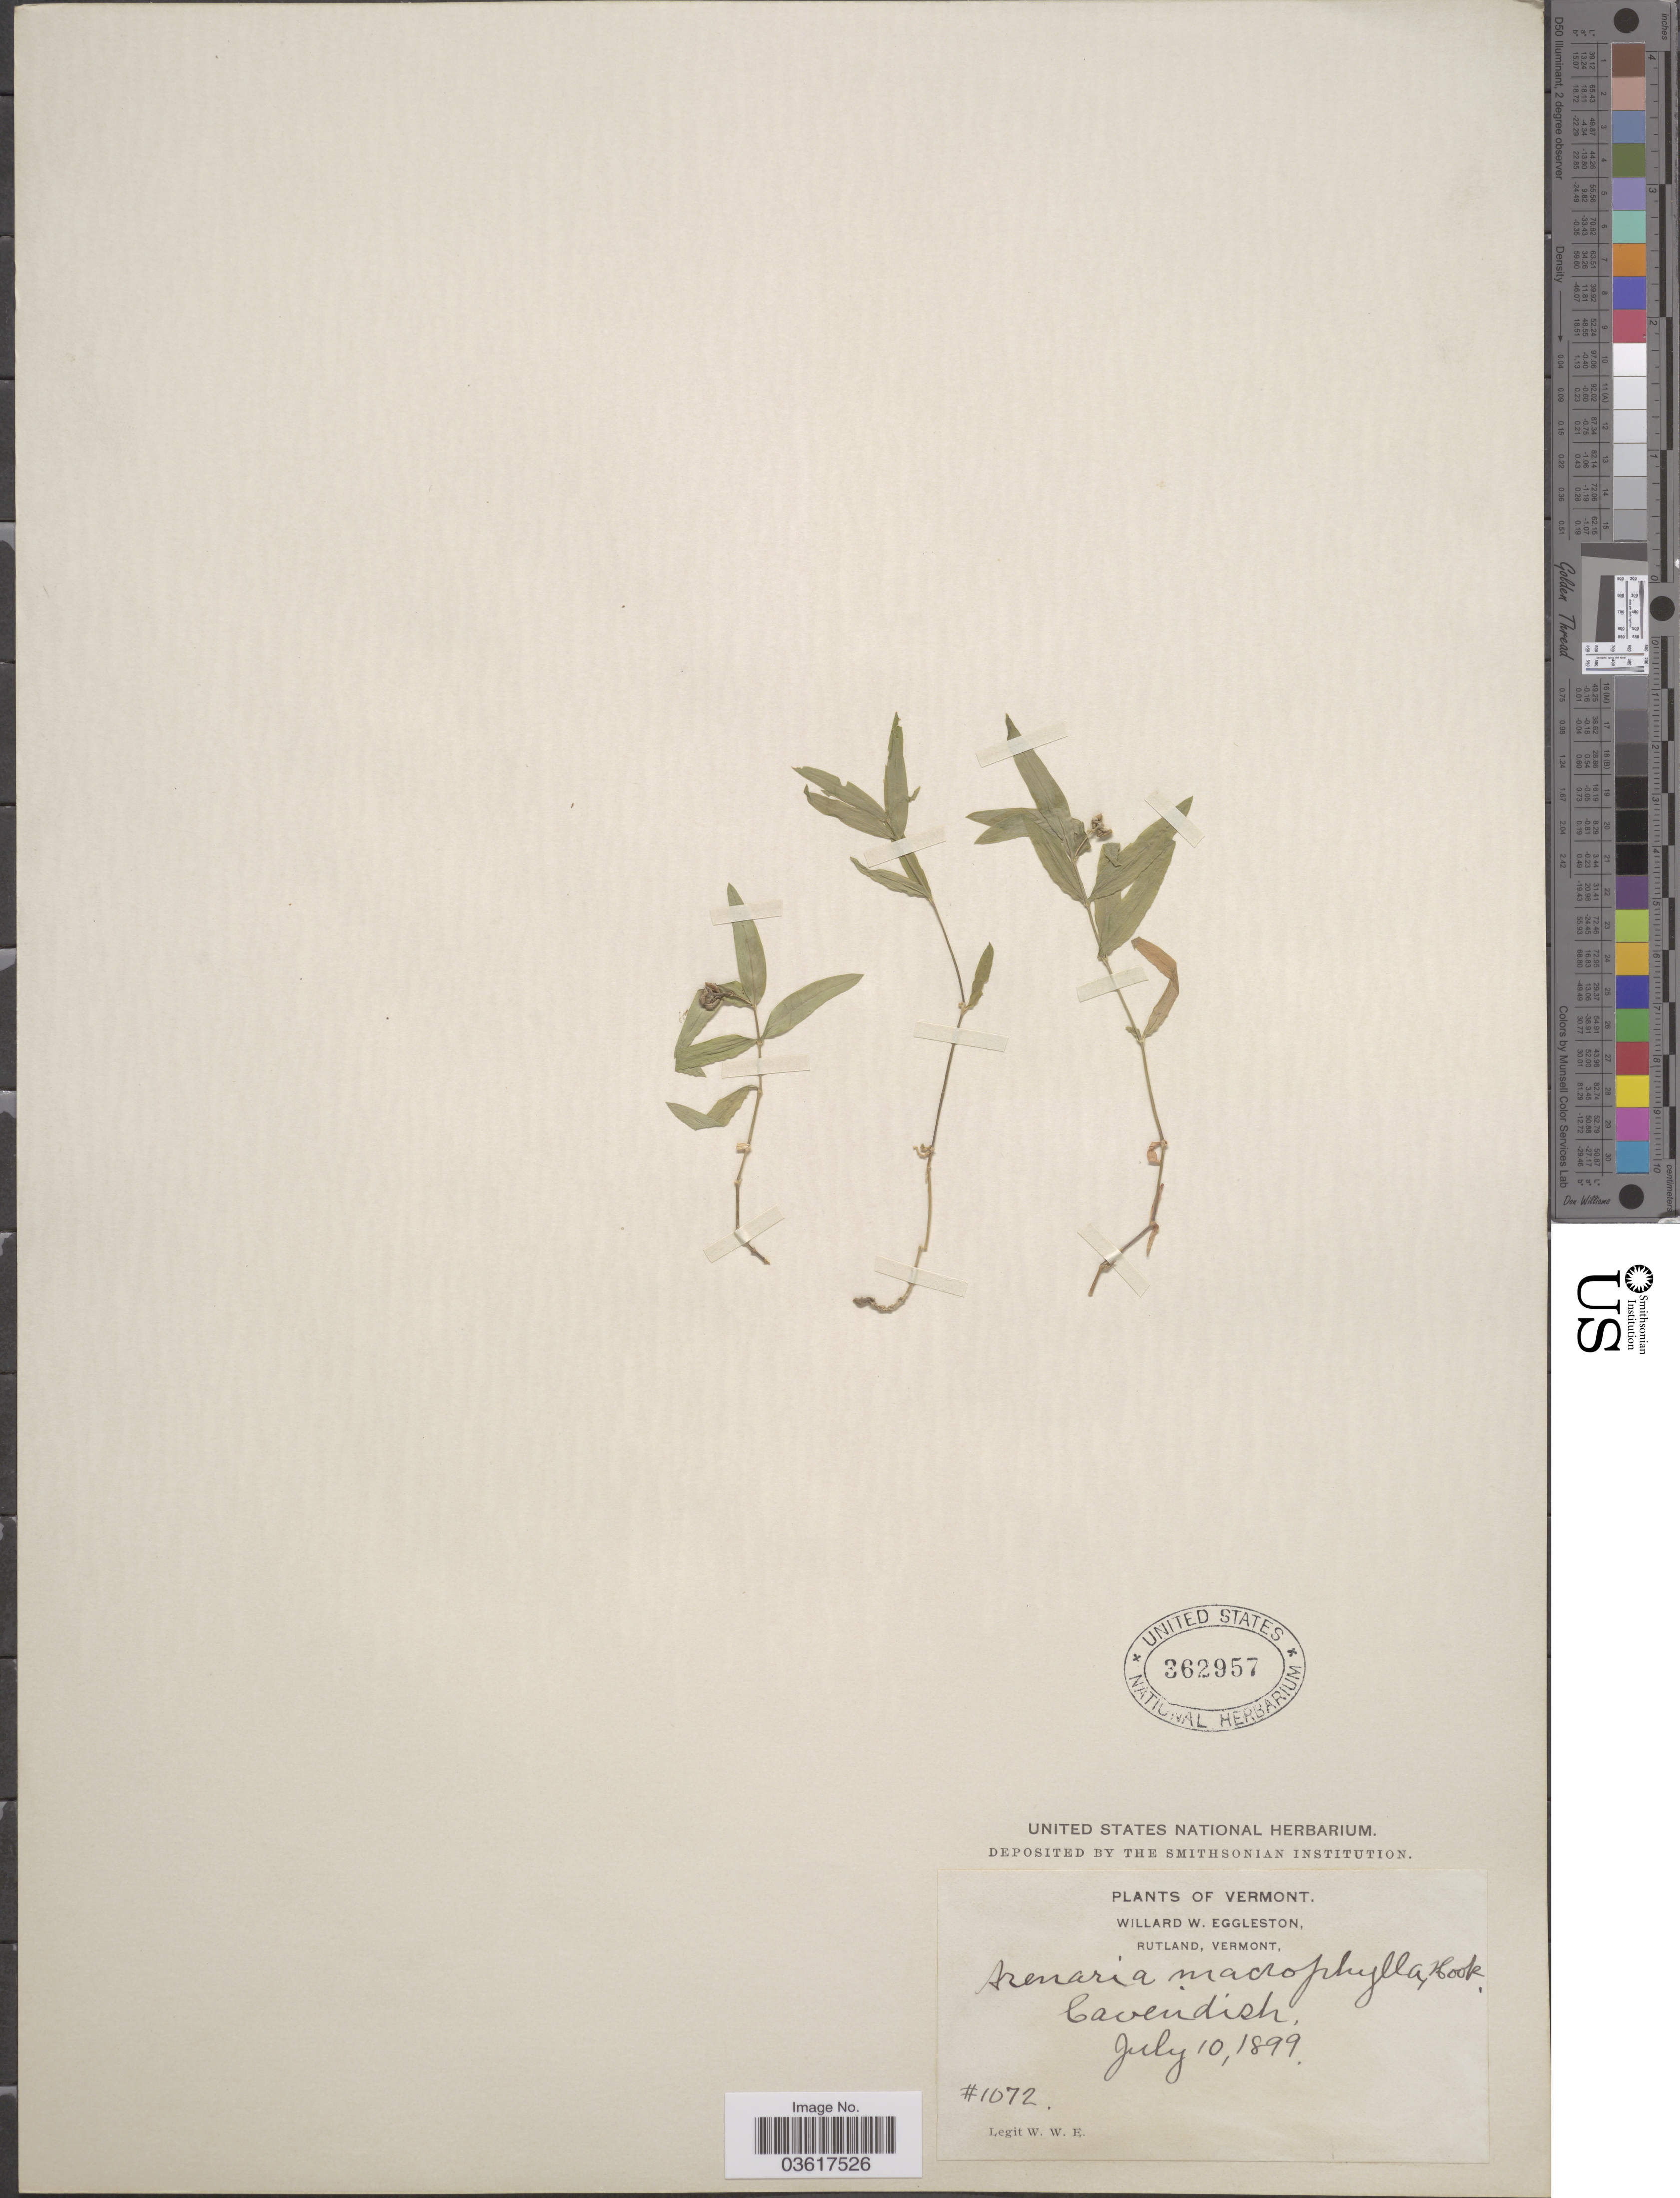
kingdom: Plantae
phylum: Tracheophyta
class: Magnoliopsida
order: Caryophyllales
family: Caryophyllaceae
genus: Moehringia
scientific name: Moehringia macrophylla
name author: (Hook.) Fenzl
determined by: Strong, Mark T., (BOT), Smithsonian Institution - National Museum of Natural History (UNITED STATES)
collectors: W. W. Eggleston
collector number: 1072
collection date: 1899-07-10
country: United States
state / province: Vermont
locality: Cavendish.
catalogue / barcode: US 362957